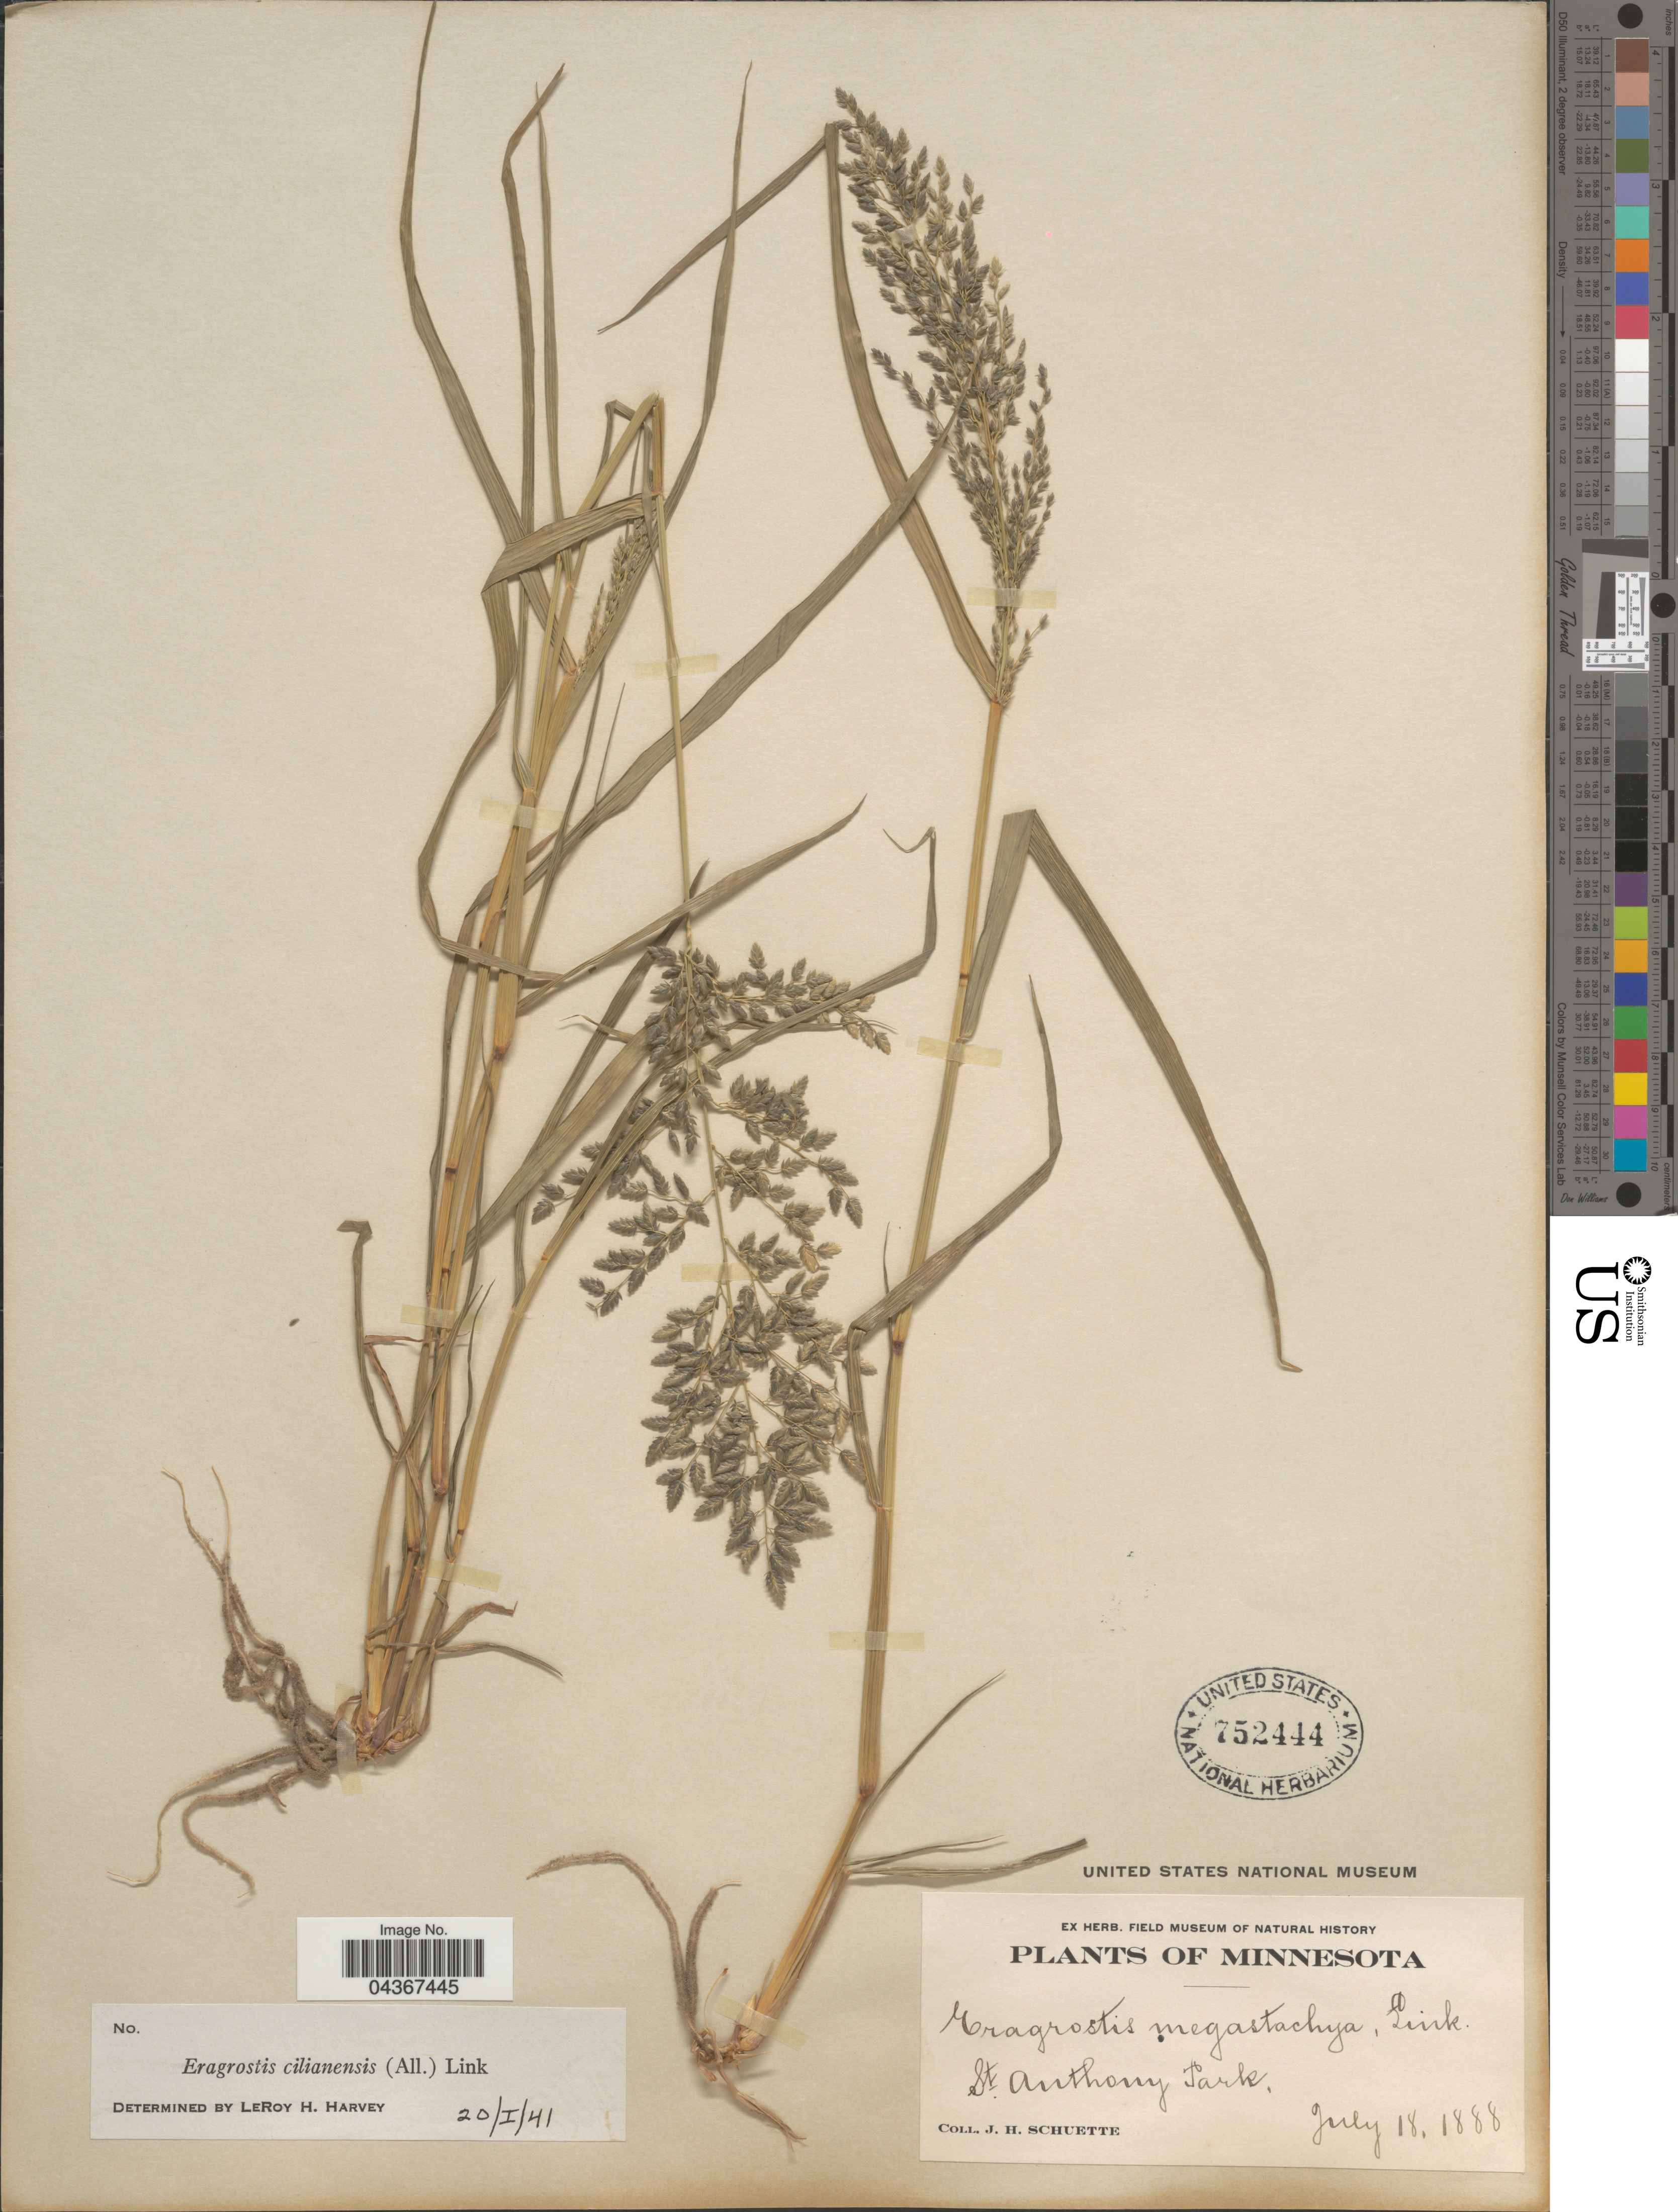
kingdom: Plantae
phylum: Tracheophyta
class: Liliopsida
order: Poales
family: Poaceae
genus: Eragrostis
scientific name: Eragrostis cilianensis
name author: (Bellardi) Vignolo ex Janch.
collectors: J. H. Schuette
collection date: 1888-07-18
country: United States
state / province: Minnesota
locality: St. Anthony Park.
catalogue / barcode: US 752444